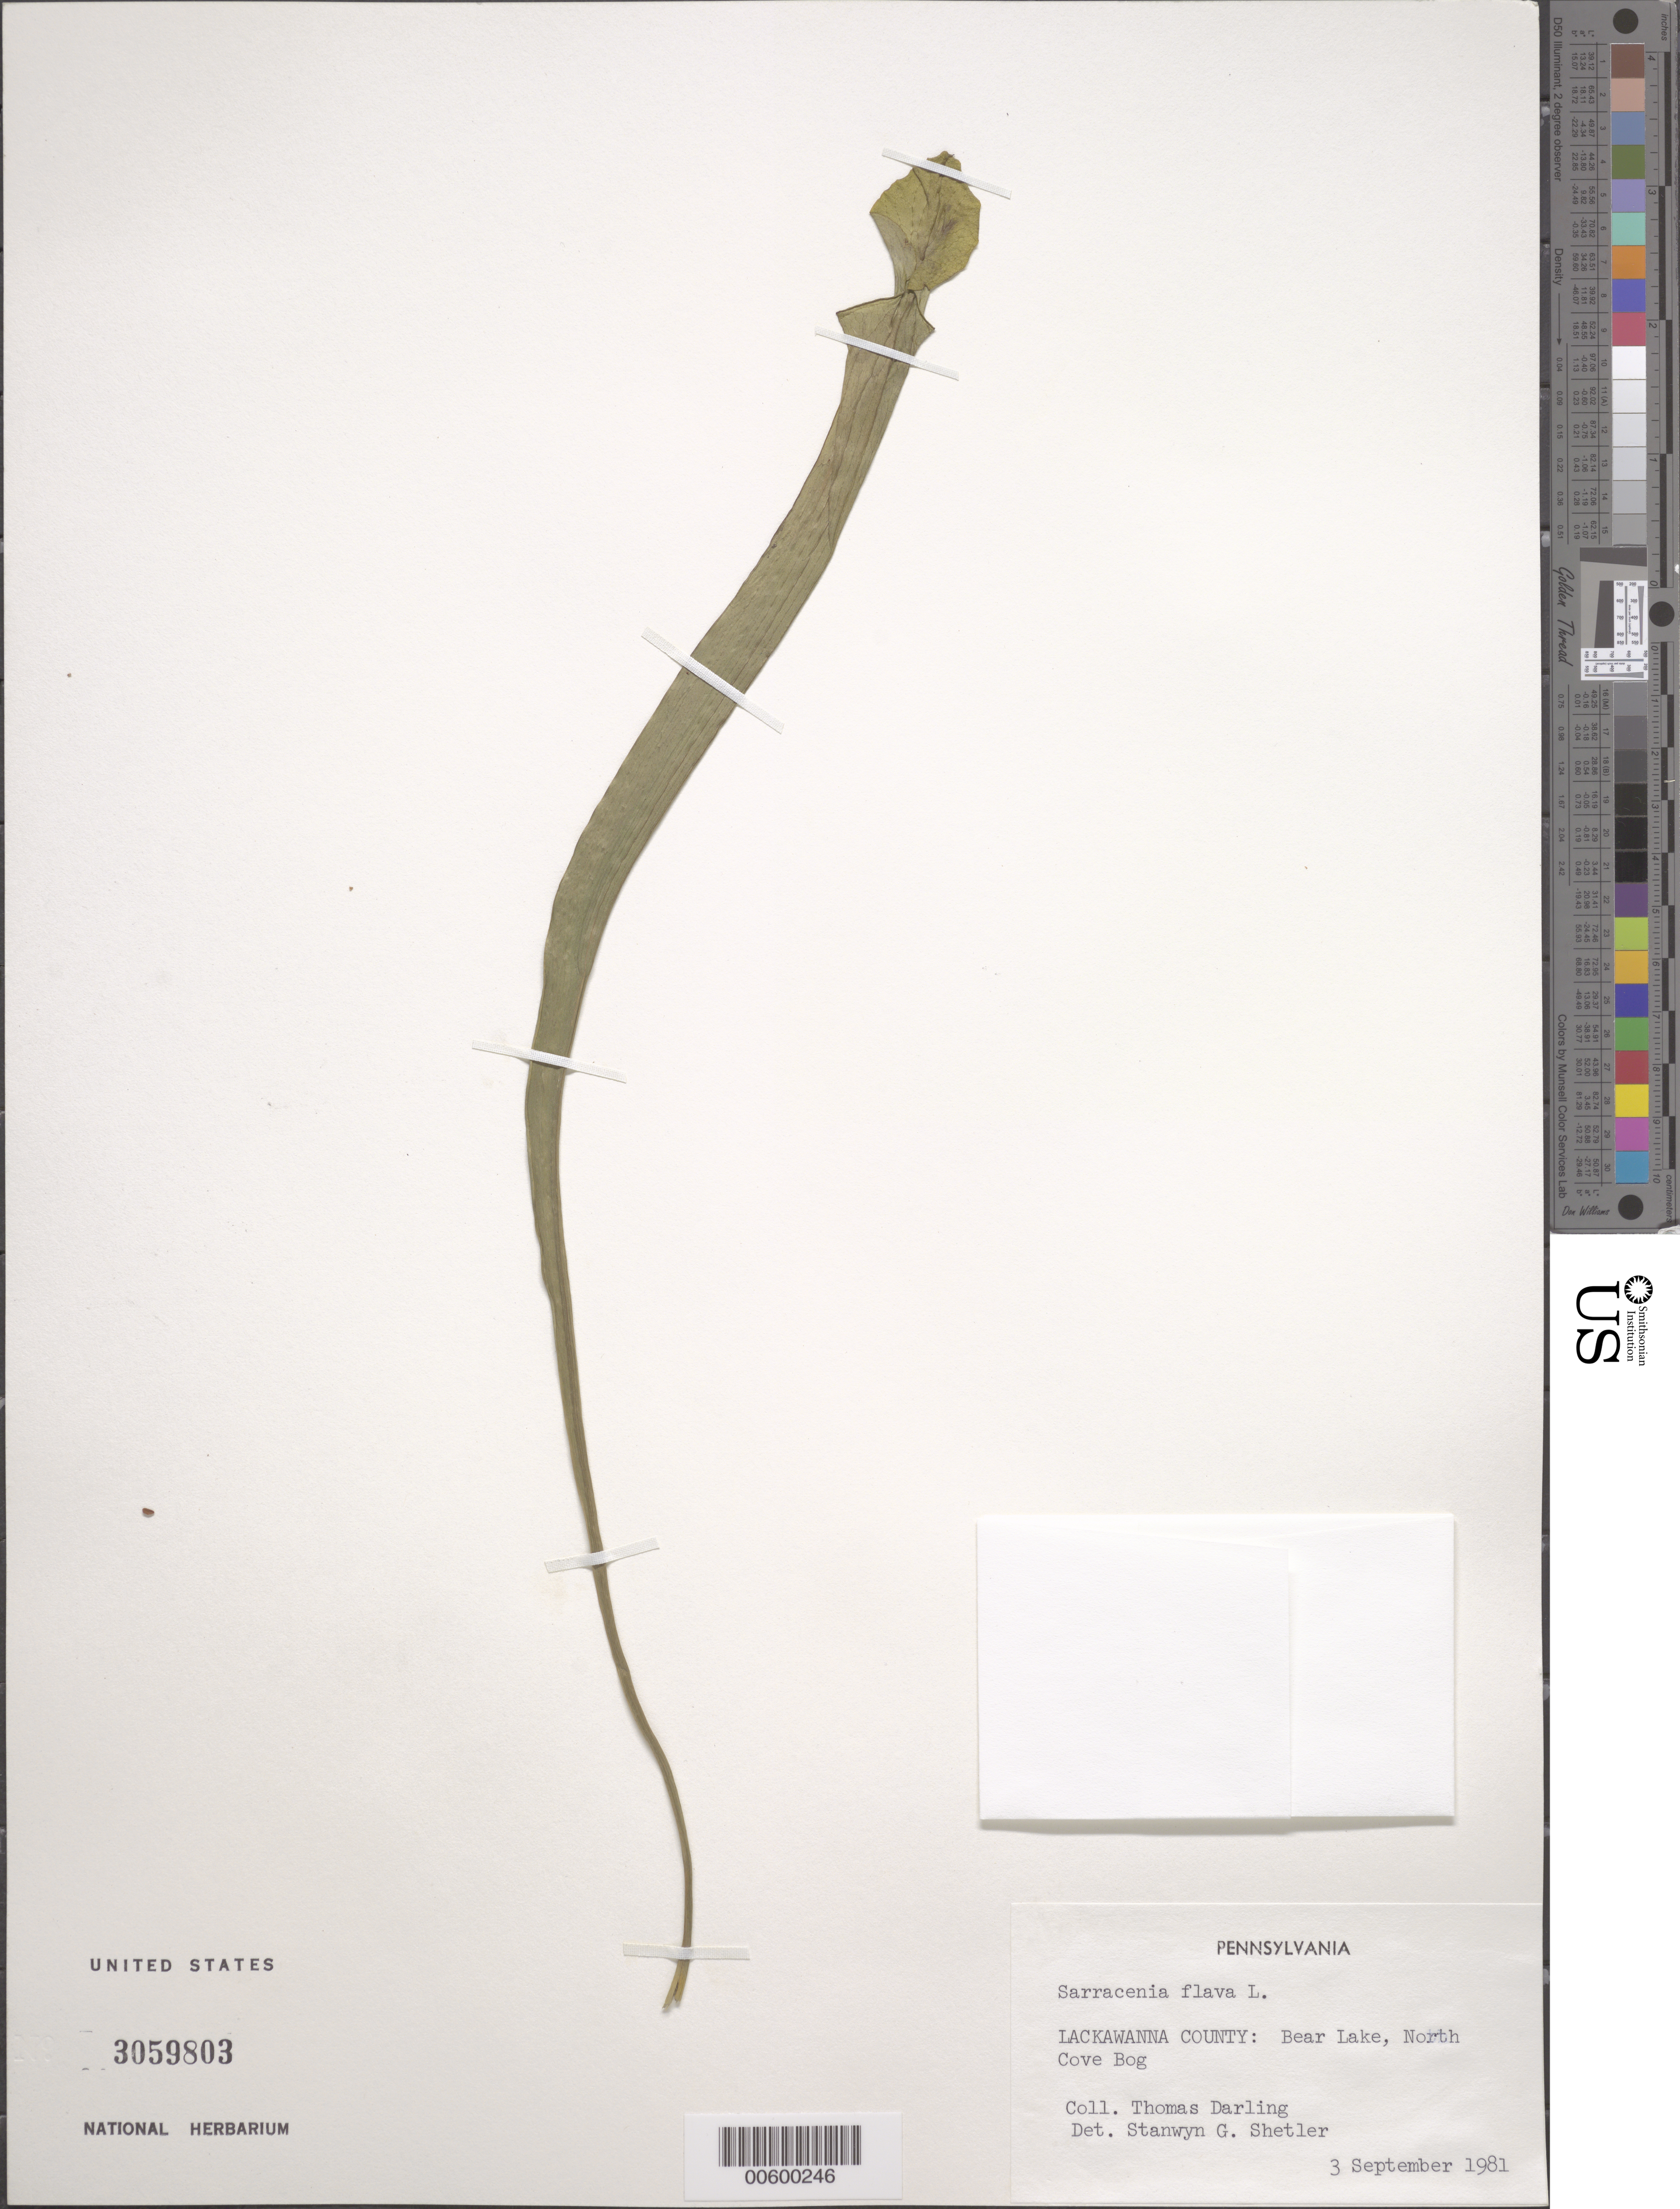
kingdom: Plantae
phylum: Tracheophyta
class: Magnoliopsida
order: Ericales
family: Sarraceniaceae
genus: Sarracenia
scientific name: Sarracenia flava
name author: L.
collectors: T. Darling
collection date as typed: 03 Sep 1981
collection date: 1981-09-03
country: United States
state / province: Pennsylvania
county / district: Lackawanna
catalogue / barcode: US 3059803